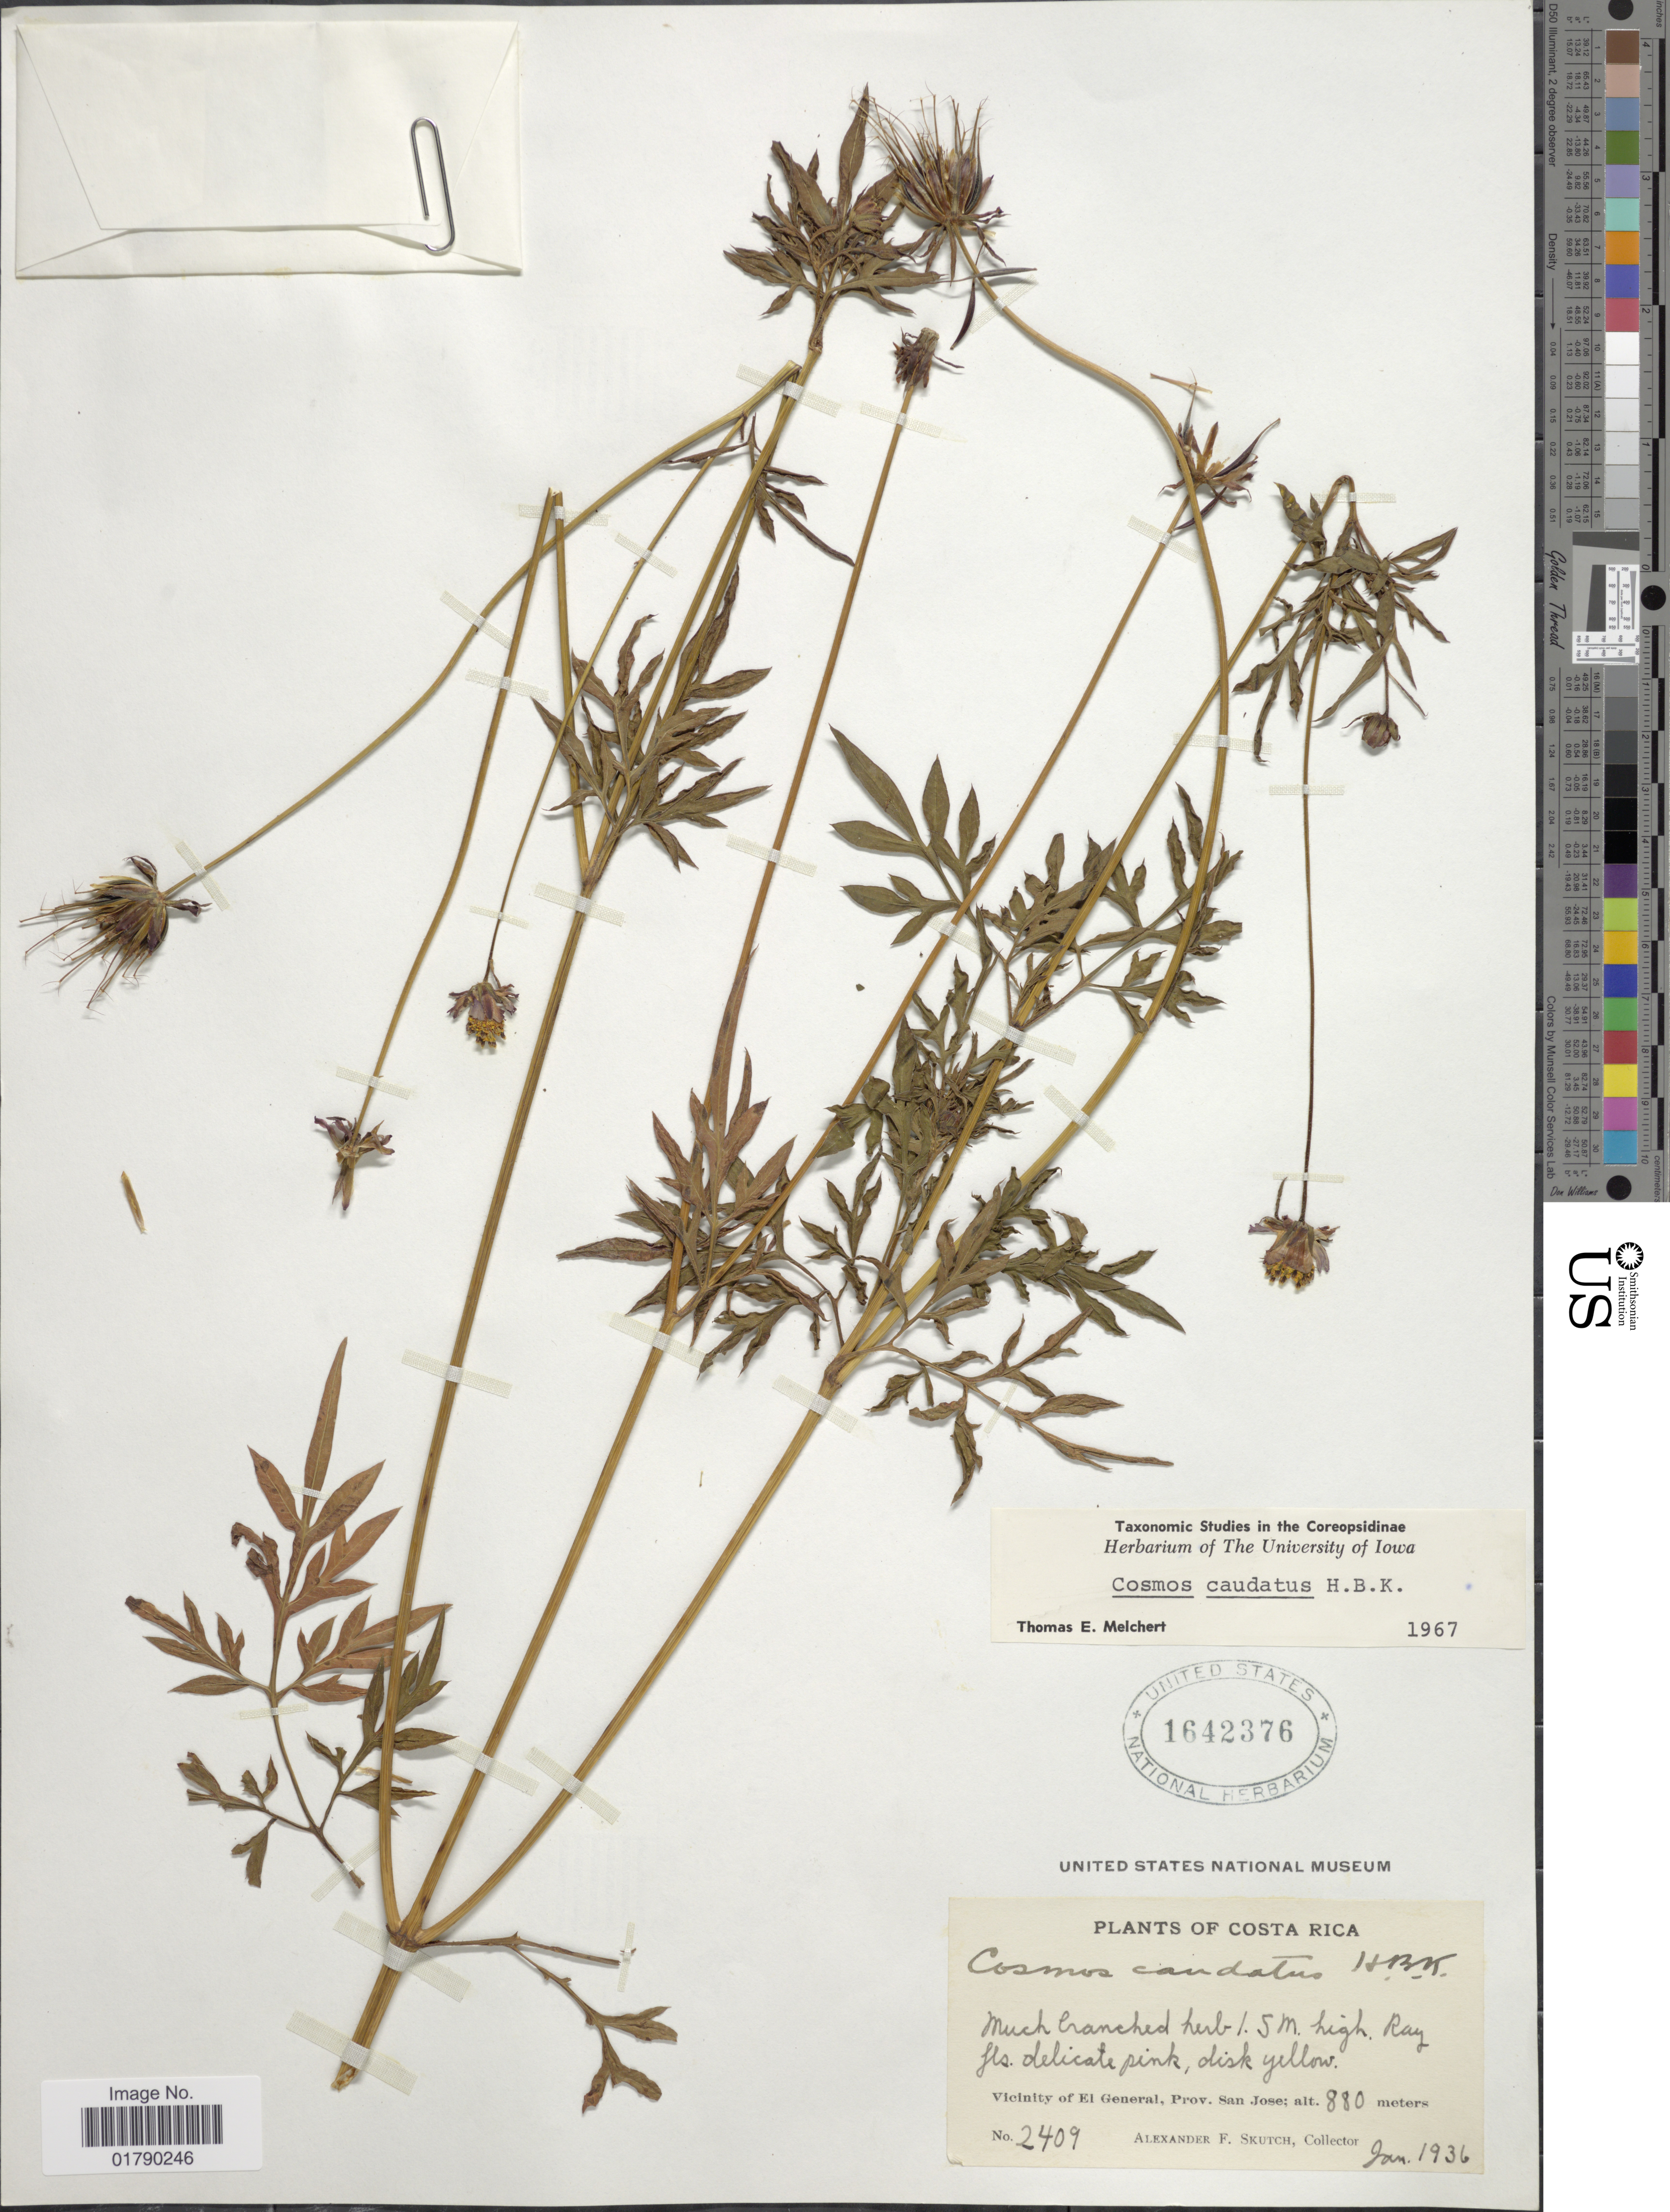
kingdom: Plantae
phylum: Tracheophyta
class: Magnoliopsida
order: Asterales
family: Asteraceae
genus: Cosmos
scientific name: Cosmos caudatus var. exaristatus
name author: Sherff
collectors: A. F. Skutch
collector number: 2409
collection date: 1936-01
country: Costa Rica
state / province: San José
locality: Vicinity of El General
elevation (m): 880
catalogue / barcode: US 1642376